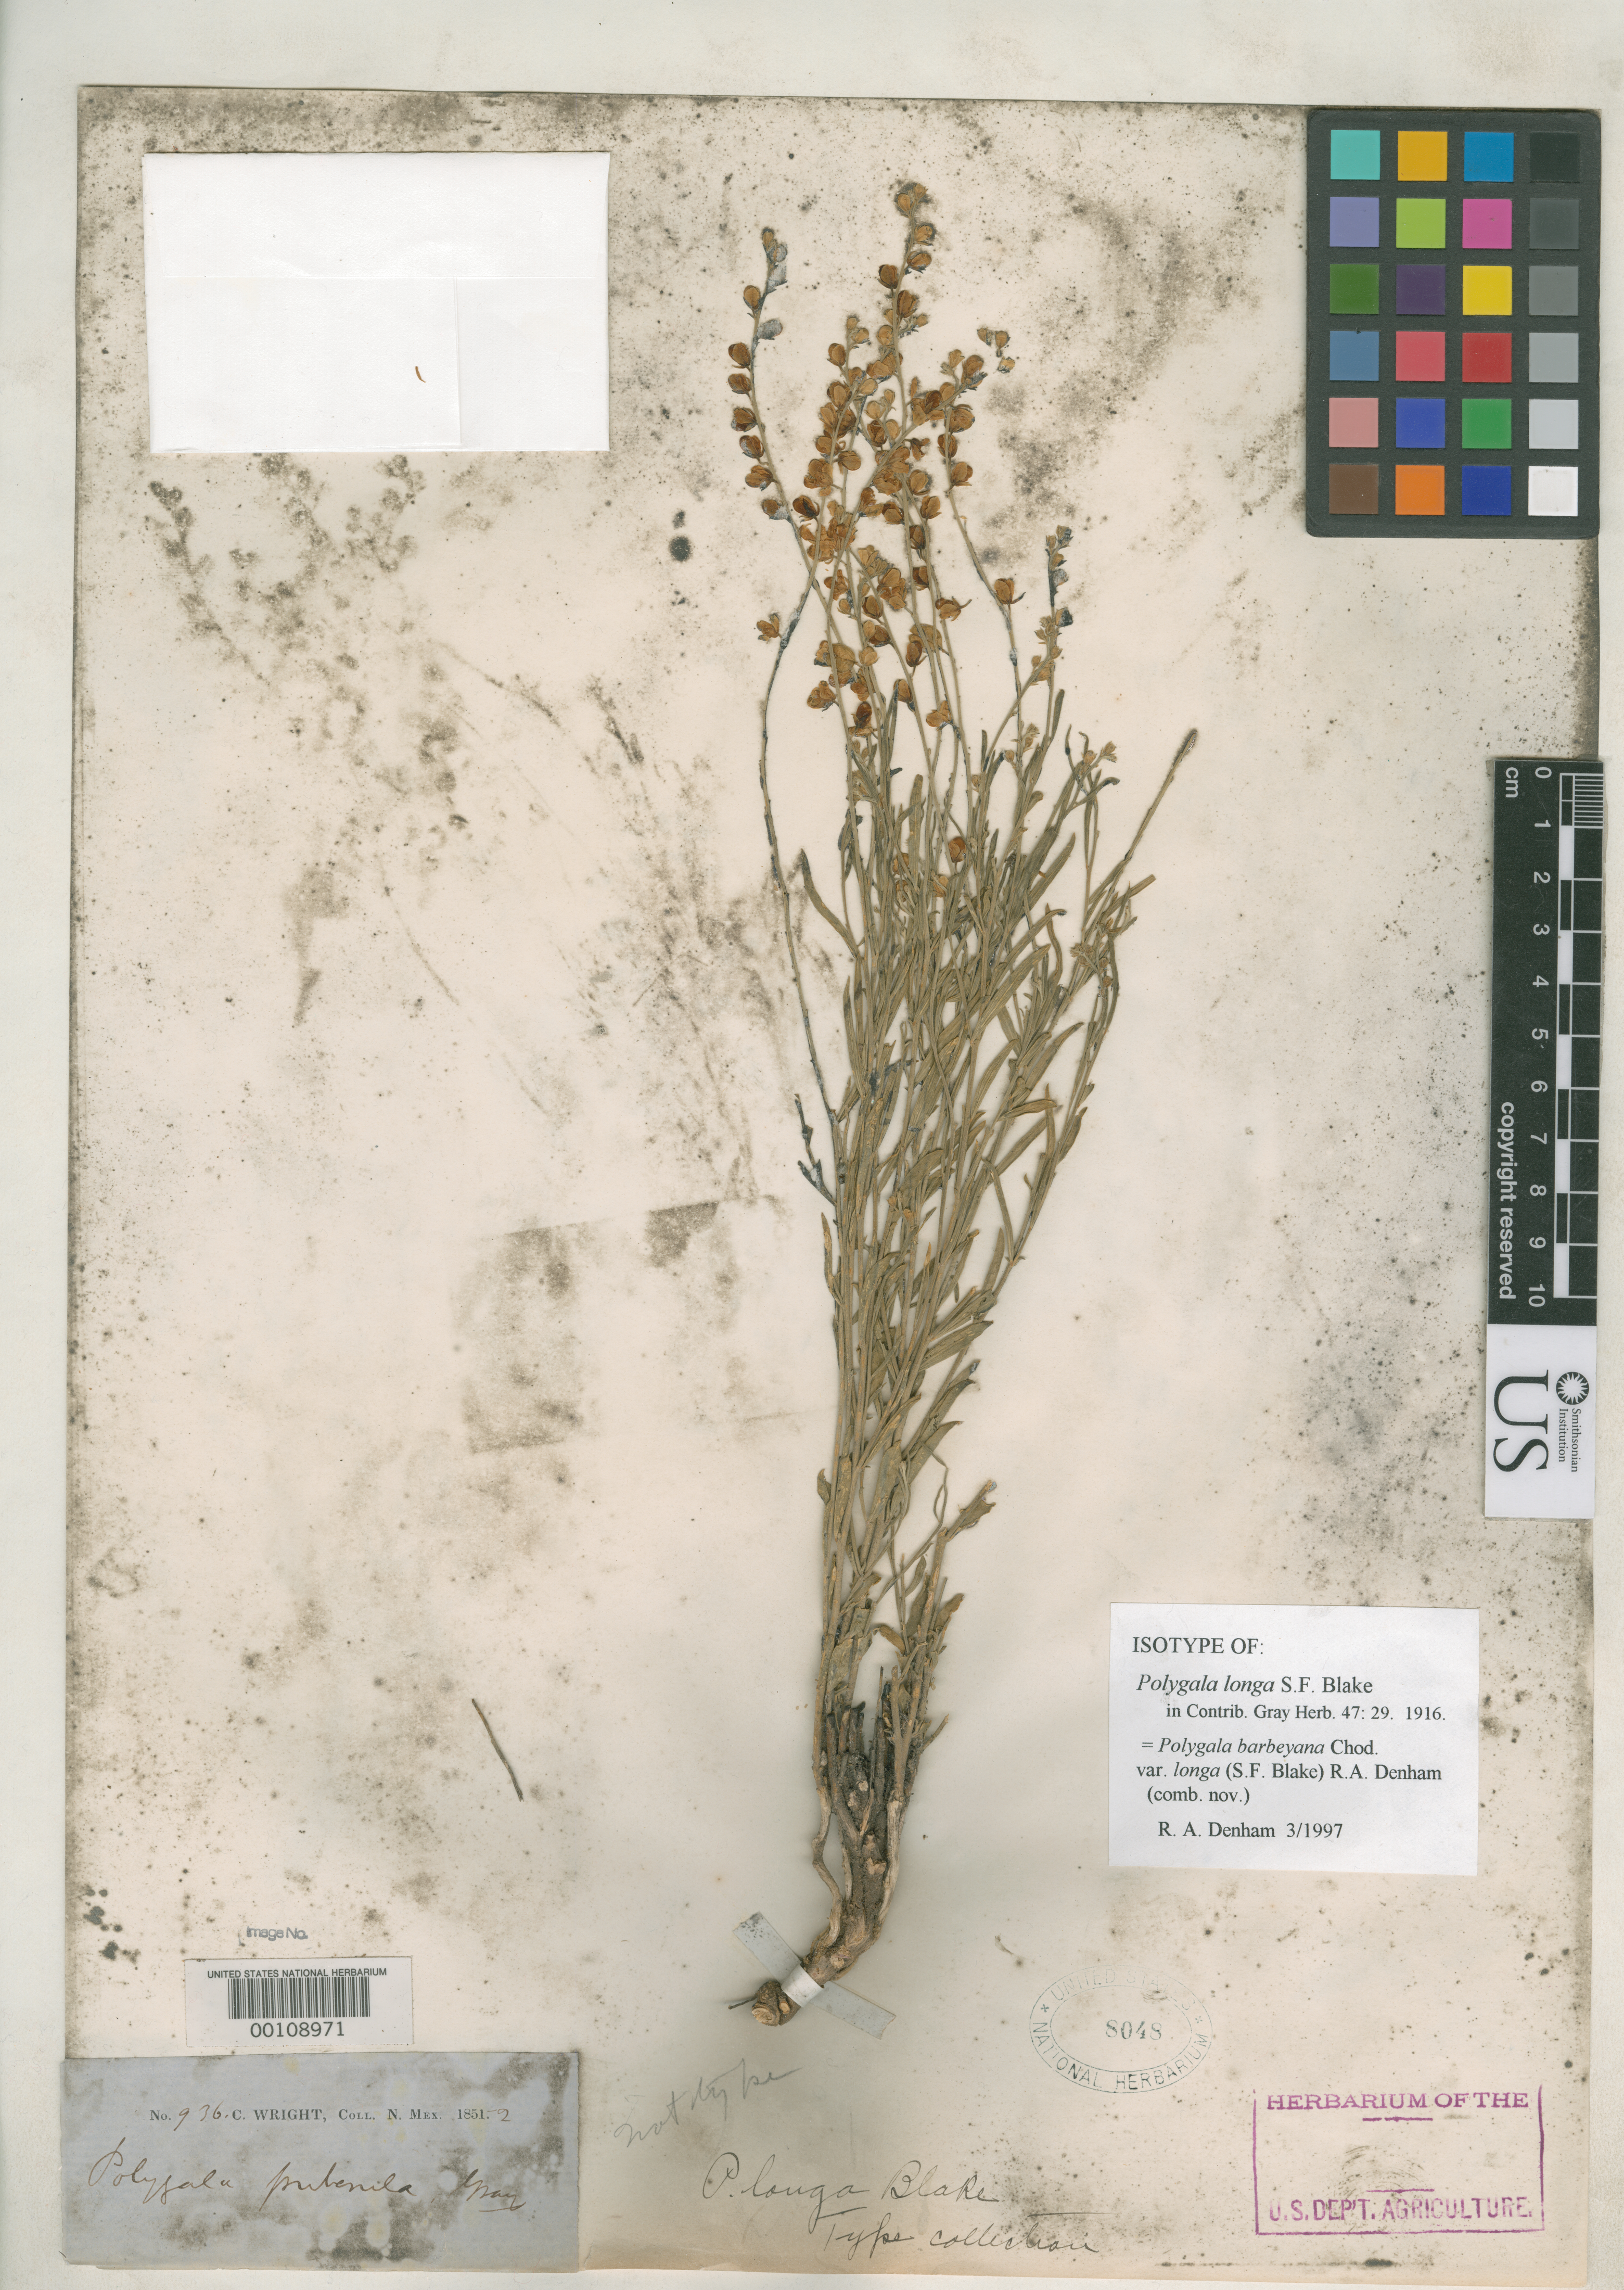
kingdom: Plantae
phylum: Tracheophyta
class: Magnoliopsida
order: Fabales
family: Polygalaceae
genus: Polygala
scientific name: Polygala longa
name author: S.F. Blake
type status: Isotype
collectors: C. Wright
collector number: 936 p.p.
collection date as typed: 1851 to -- --- 1852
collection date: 1851/1852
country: United States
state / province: Texas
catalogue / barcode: US 8048